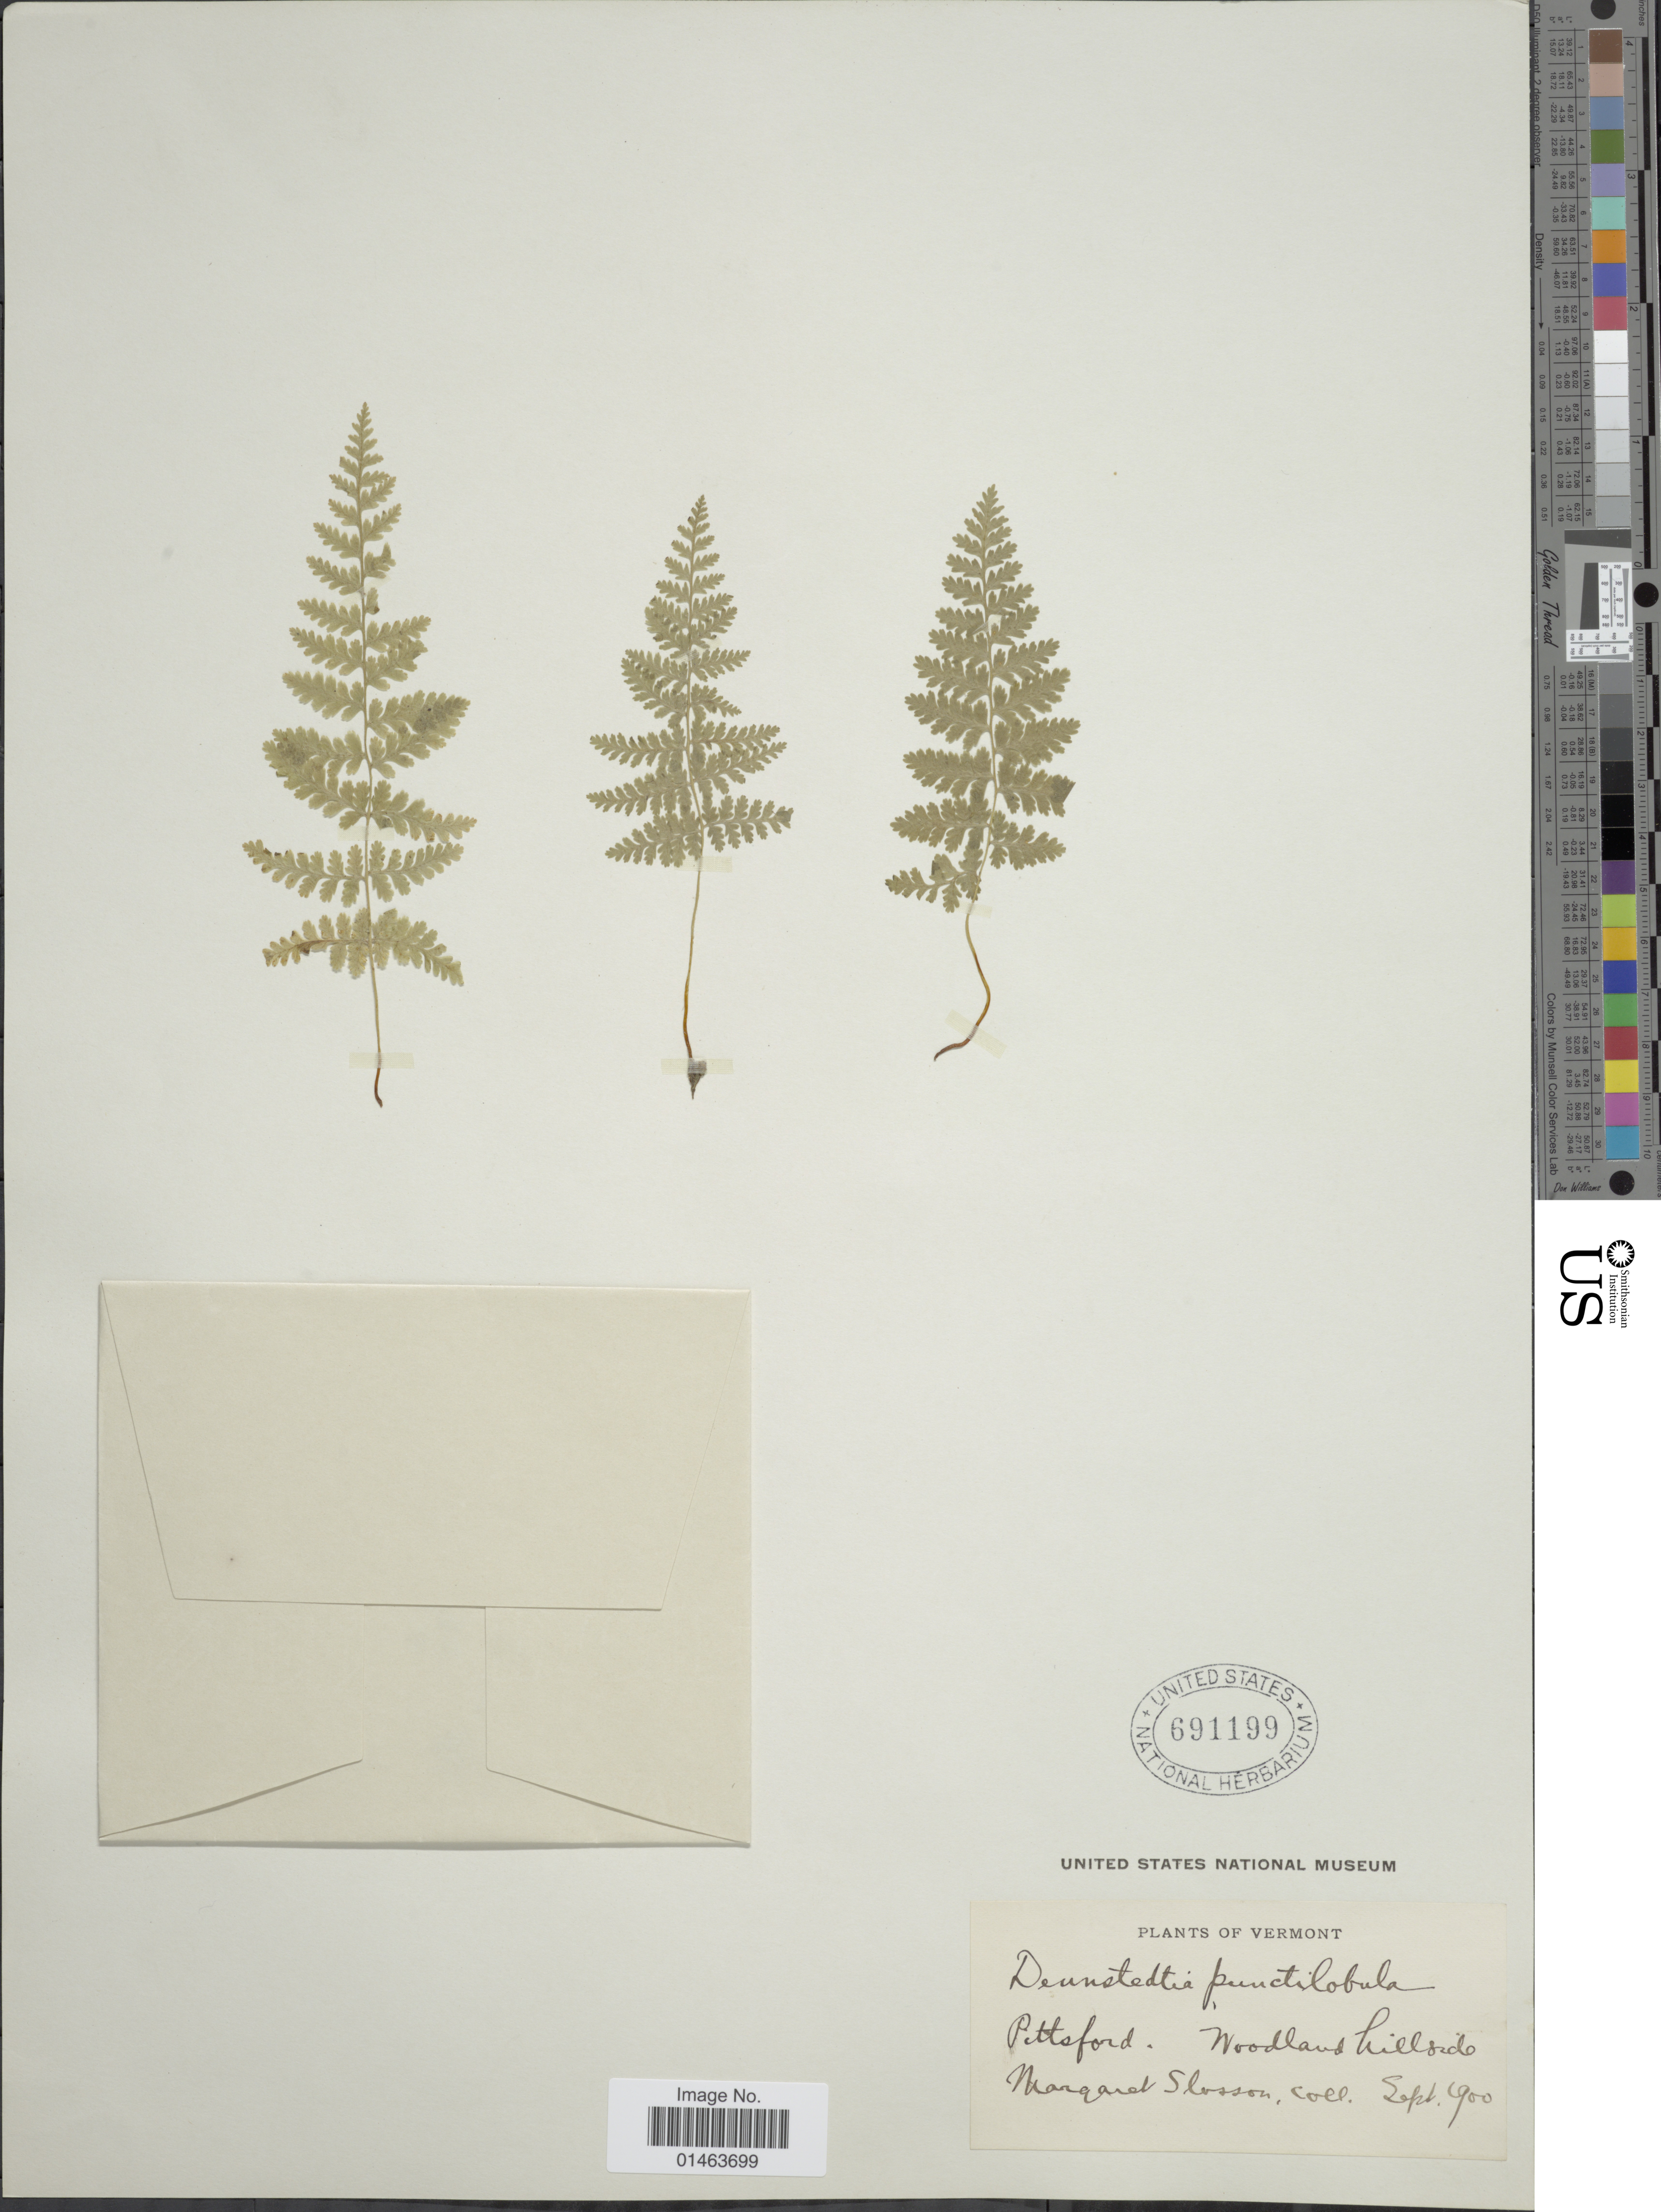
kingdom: Plantae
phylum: Tracheophyta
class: Polypodiopsida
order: Polypodiales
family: Dennstaedtiaceae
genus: Dennstaedtia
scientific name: Dennstaedtia punctilobula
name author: (Michx.) T. Moore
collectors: M. Slosson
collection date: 1900-08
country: United States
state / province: Vermont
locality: Pettsford, Woodland Hillside.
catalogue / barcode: US 691199